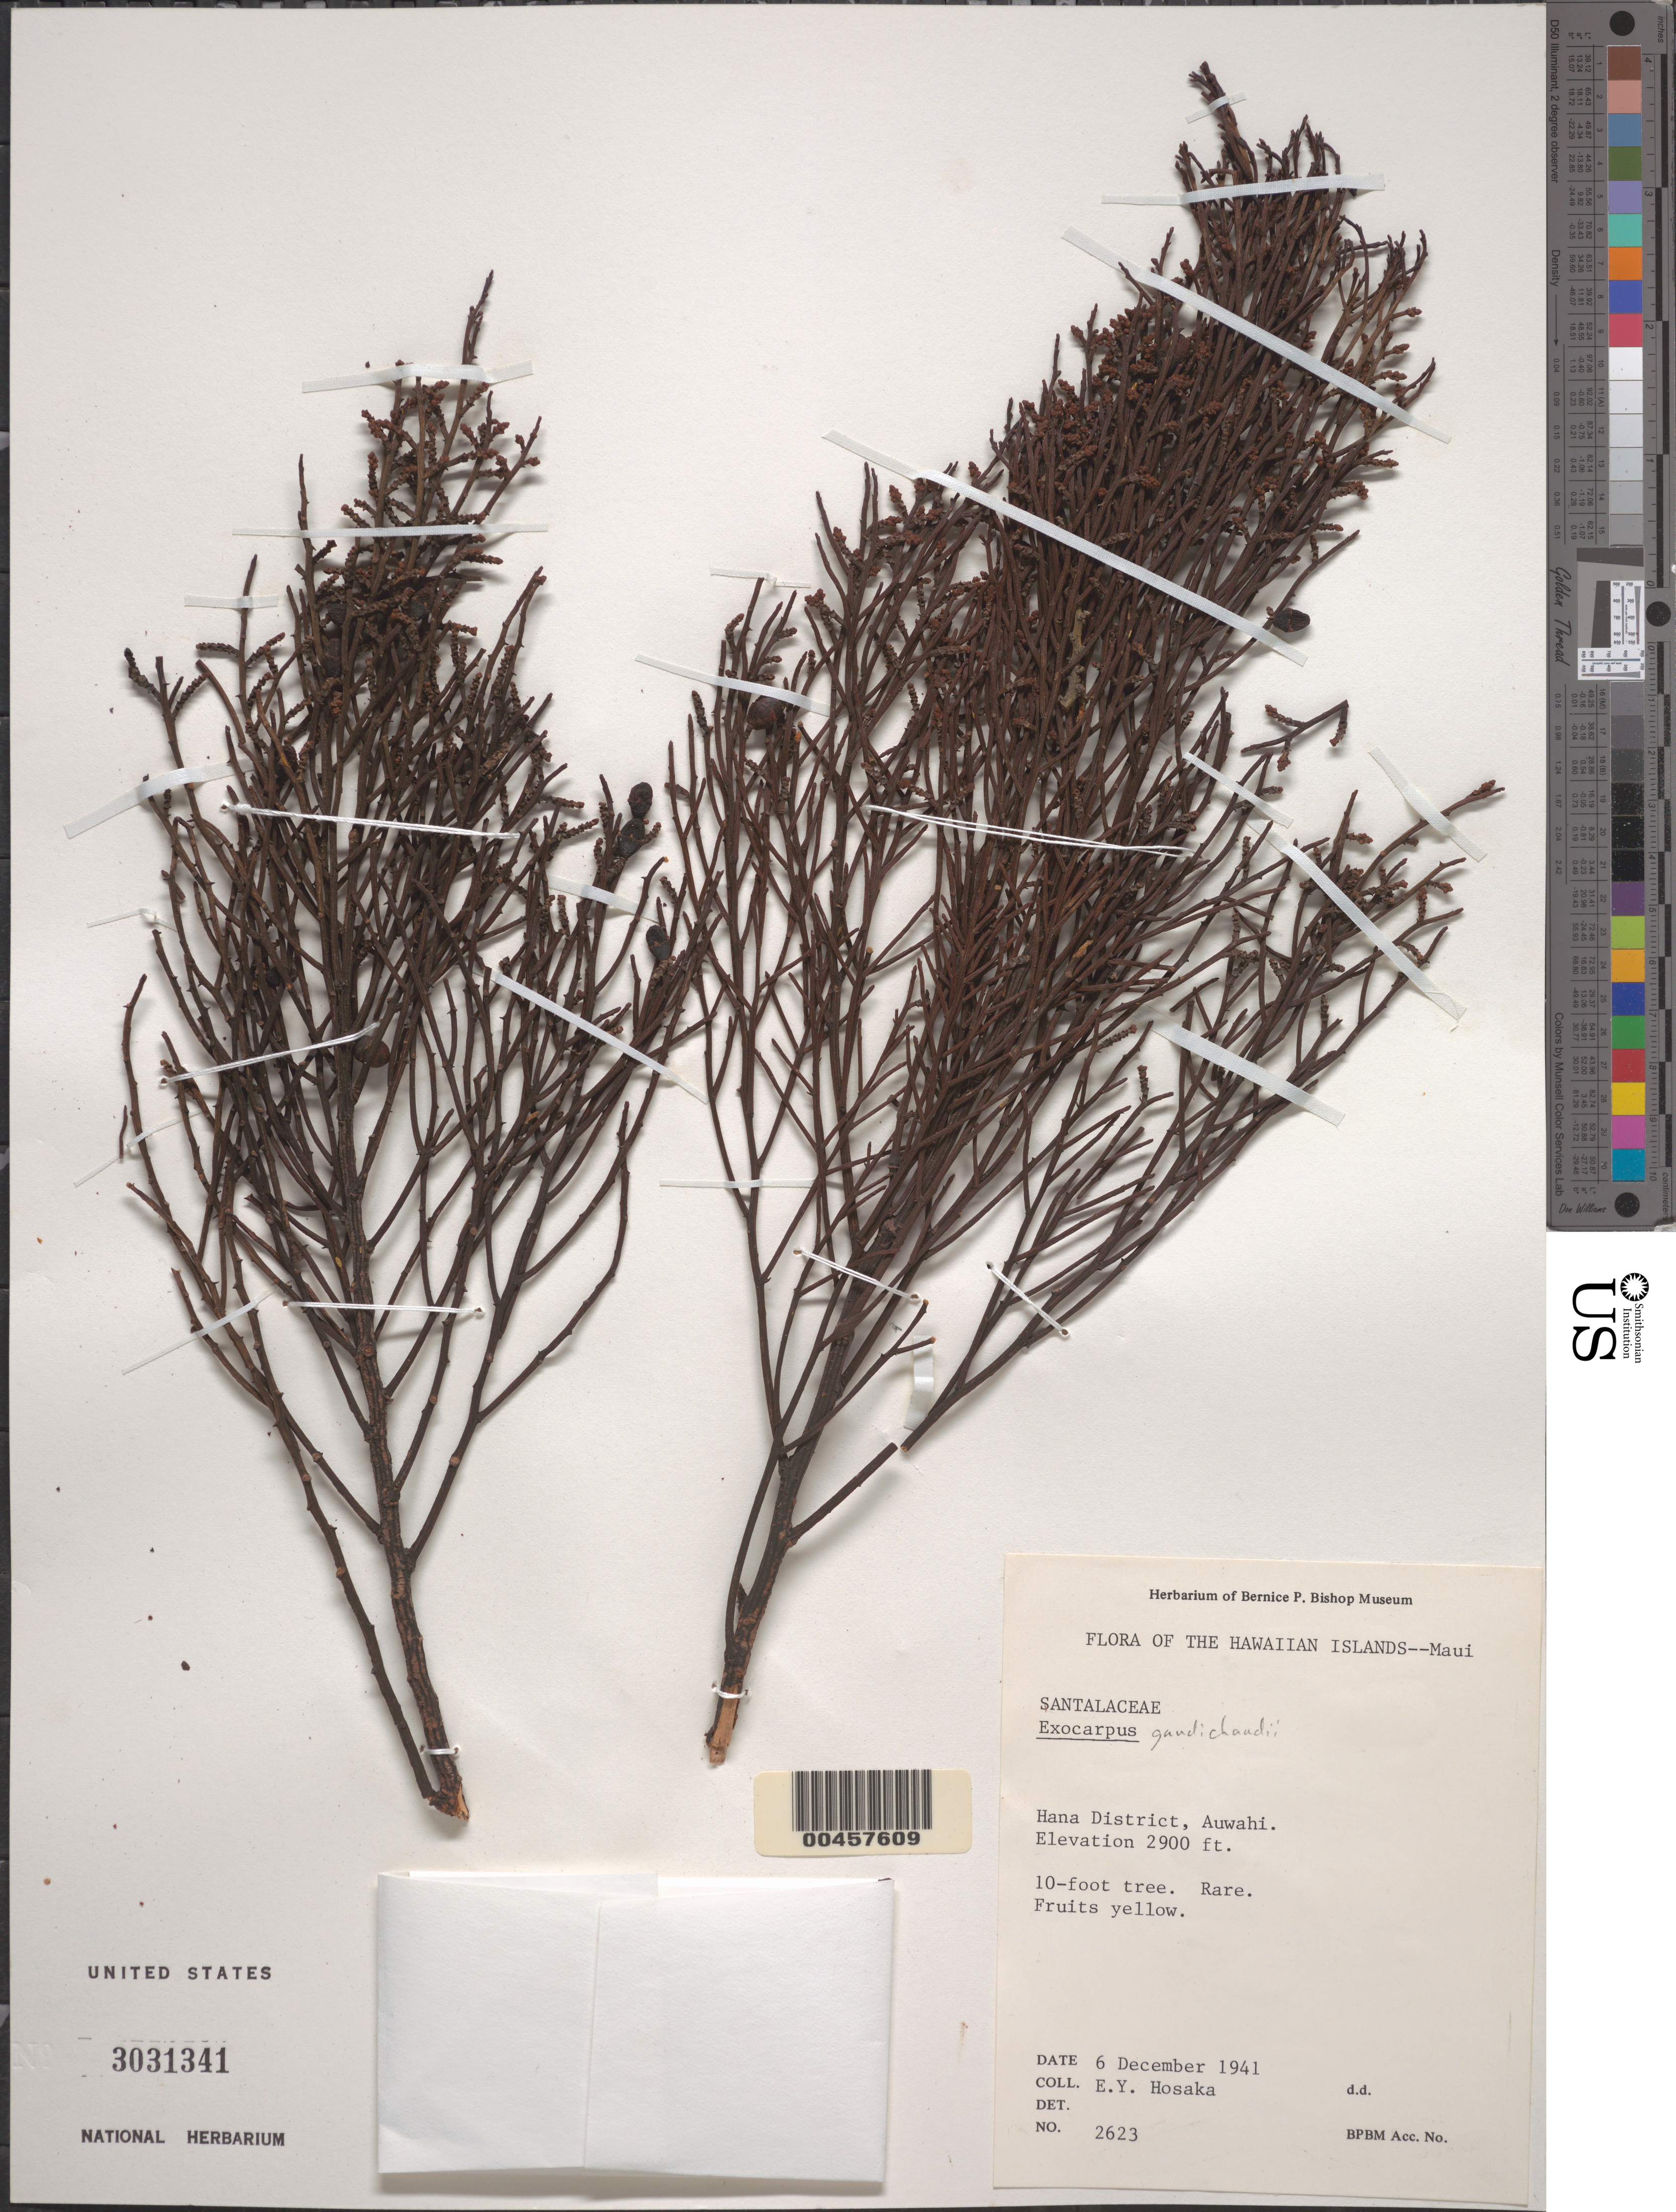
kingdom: Plantae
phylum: Tracheophyta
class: Magnoliopsida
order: Santalales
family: Santalaceae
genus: Exocarpos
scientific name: Exocarpos gaudichaudii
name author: A. DC.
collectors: E. Y. Hosaka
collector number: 2623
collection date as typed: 6 Dec 1941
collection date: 1941-12-06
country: United States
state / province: Hawaii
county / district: Maui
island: Maui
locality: Hana Dist., Auwahi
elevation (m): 884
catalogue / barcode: US 3031341